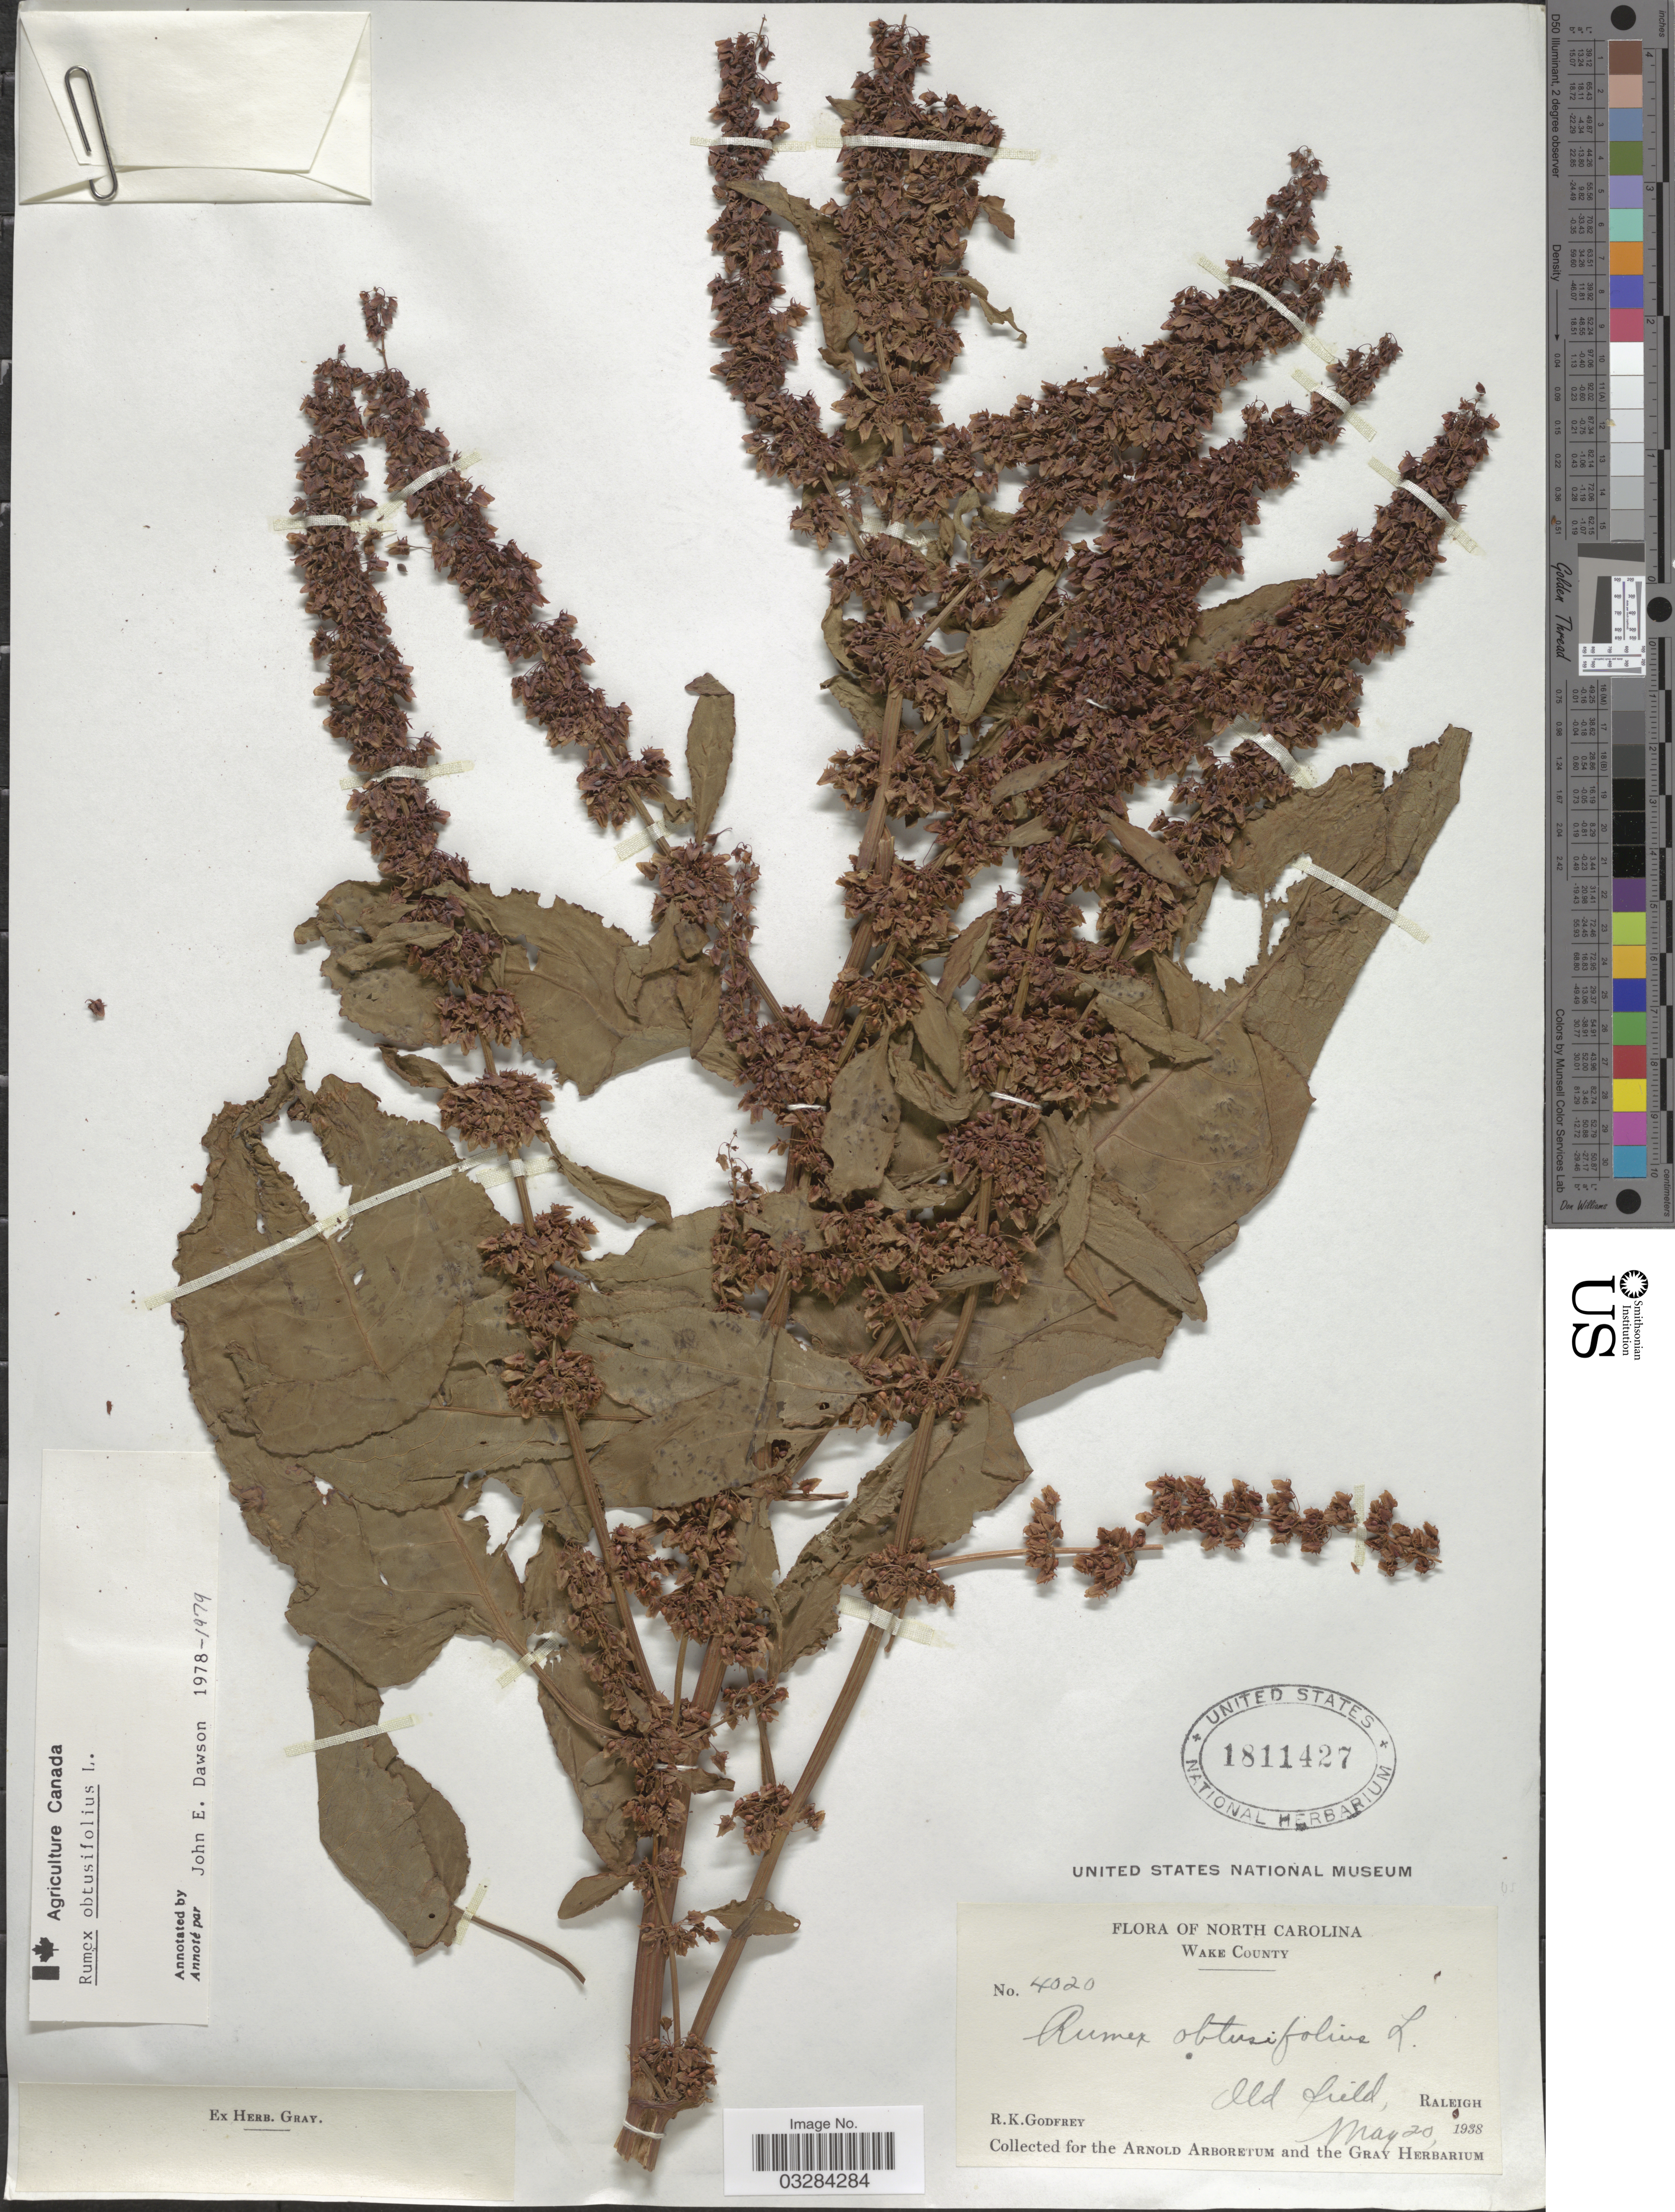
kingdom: Plantae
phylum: Tracheophyta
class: Magnoliopsida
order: Caryophyllales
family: Polygonaceae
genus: Rumex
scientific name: Rumex obtusifolius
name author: L.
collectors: R. K. Godfrey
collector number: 4020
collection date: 1938-05-20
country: United States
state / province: North Carolina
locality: Wake County. Old field, Raleigh.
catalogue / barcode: US 1811427